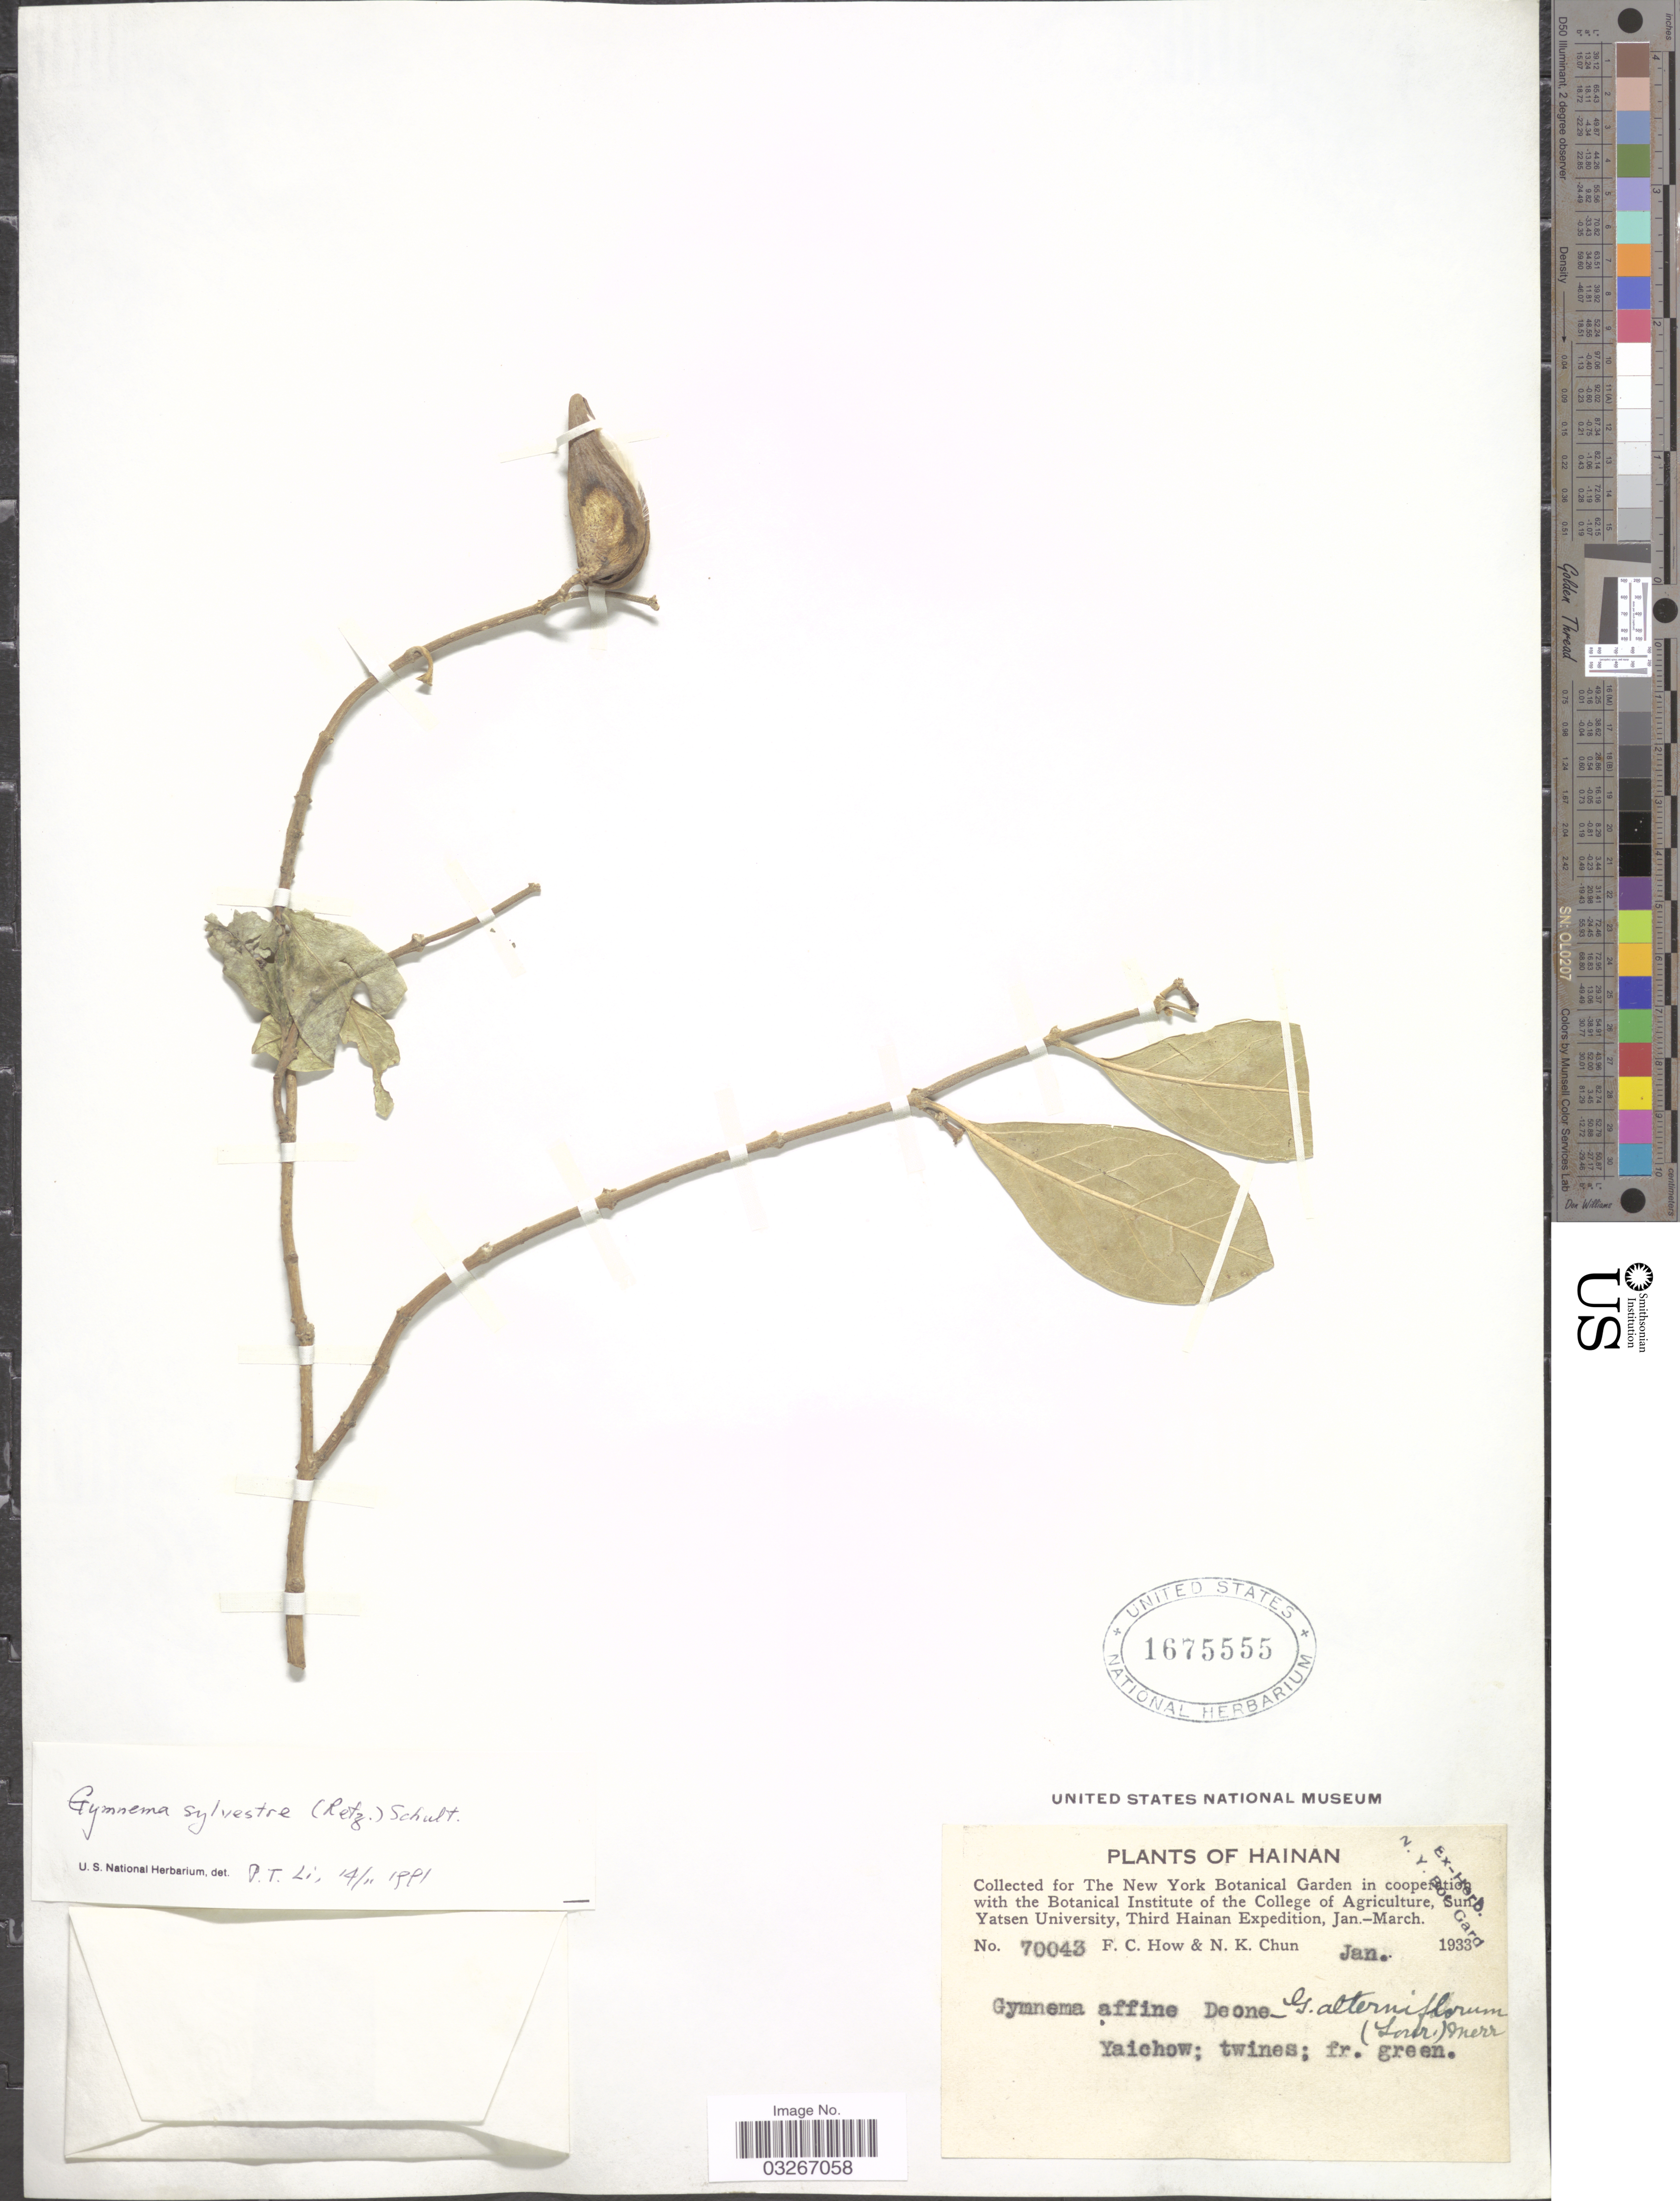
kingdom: Plantae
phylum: Tracheophyta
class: Magnoliopsida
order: Gentianales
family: Apocynaceae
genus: Gymnema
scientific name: Gymnema sylvestre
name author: (Retz.) R. Br. ex Schult. in Roem. & Schult.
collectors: F. C. How & N. K. Chun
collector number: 70043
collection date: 1933-01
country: China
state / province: Hainan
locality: Yaichow.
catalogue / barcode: US 1675555